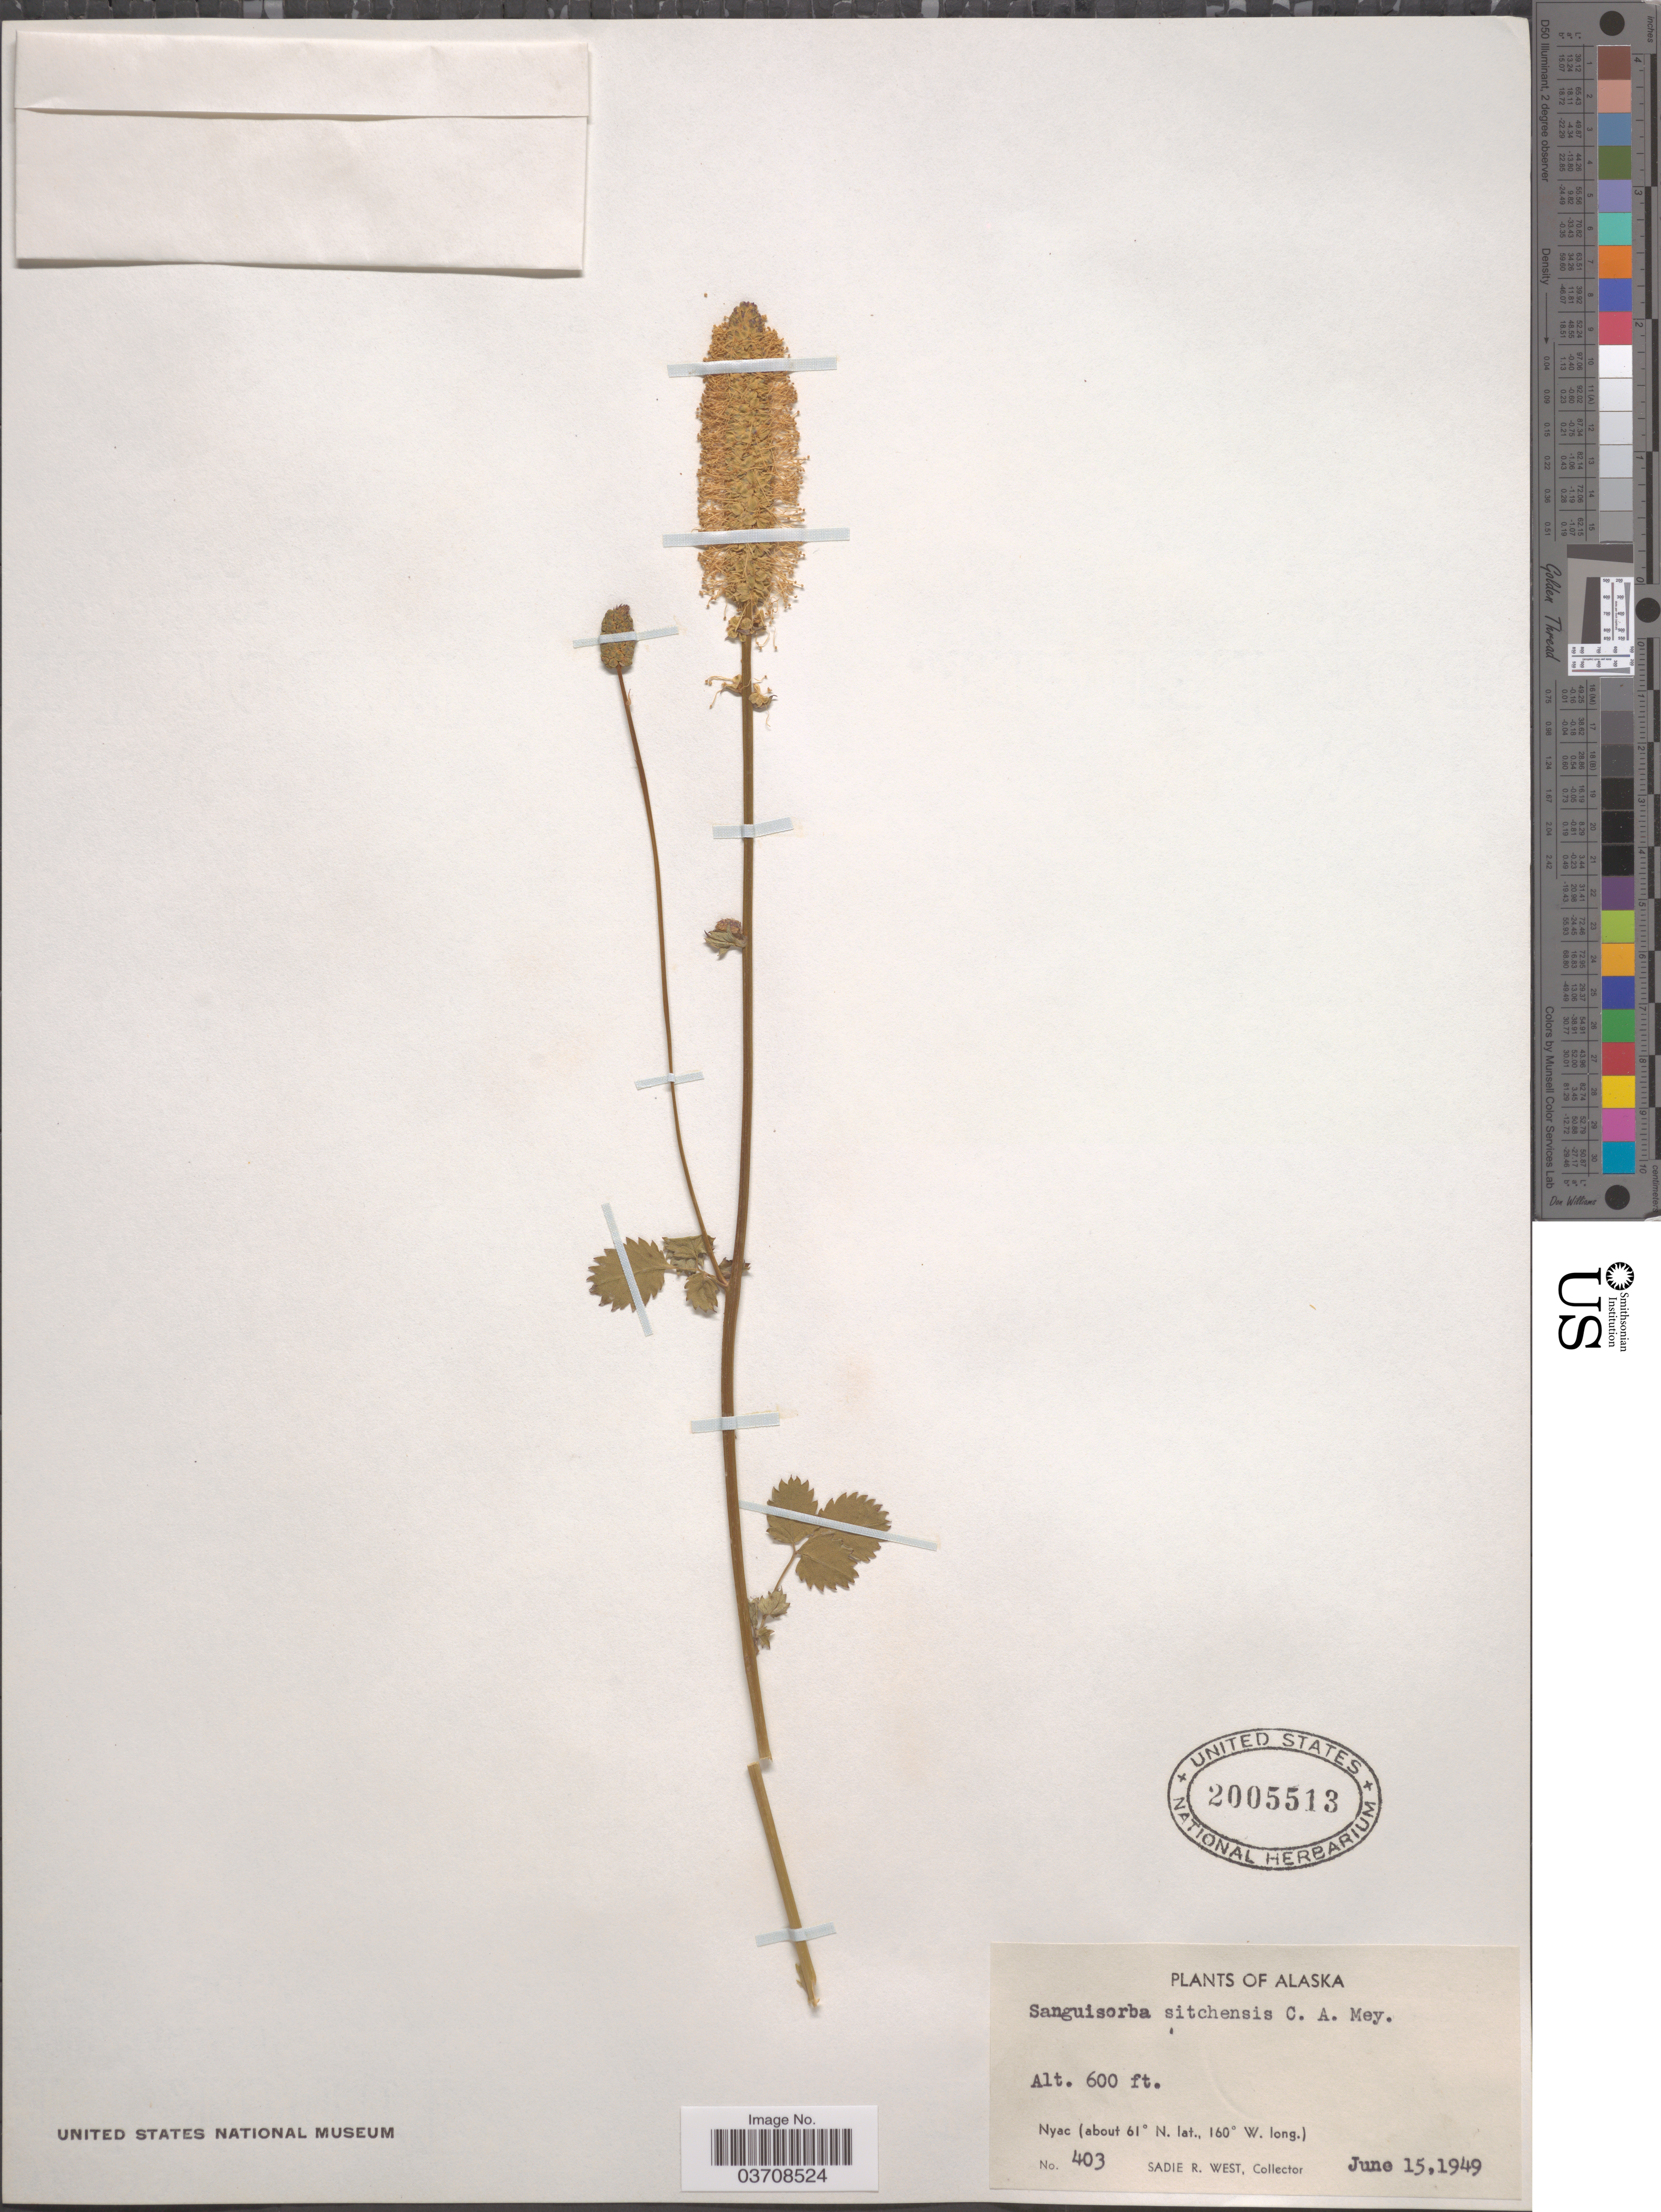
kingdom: Plantae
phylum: Tracheophyta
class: Magnoliopsida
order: Rosales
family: Rosaceae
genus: Sanguisorba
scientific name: Sanguisorba stipulata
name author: Raf.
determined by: Strong, Mark T., (BOT), Smithsonian Institution - National Museum of Natural History (UNITED STATES)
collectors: S. R. West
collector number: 403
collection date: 1949-06-15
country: United States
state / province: Alaska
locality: Nyac.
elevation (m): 183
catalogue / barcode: US 2005513